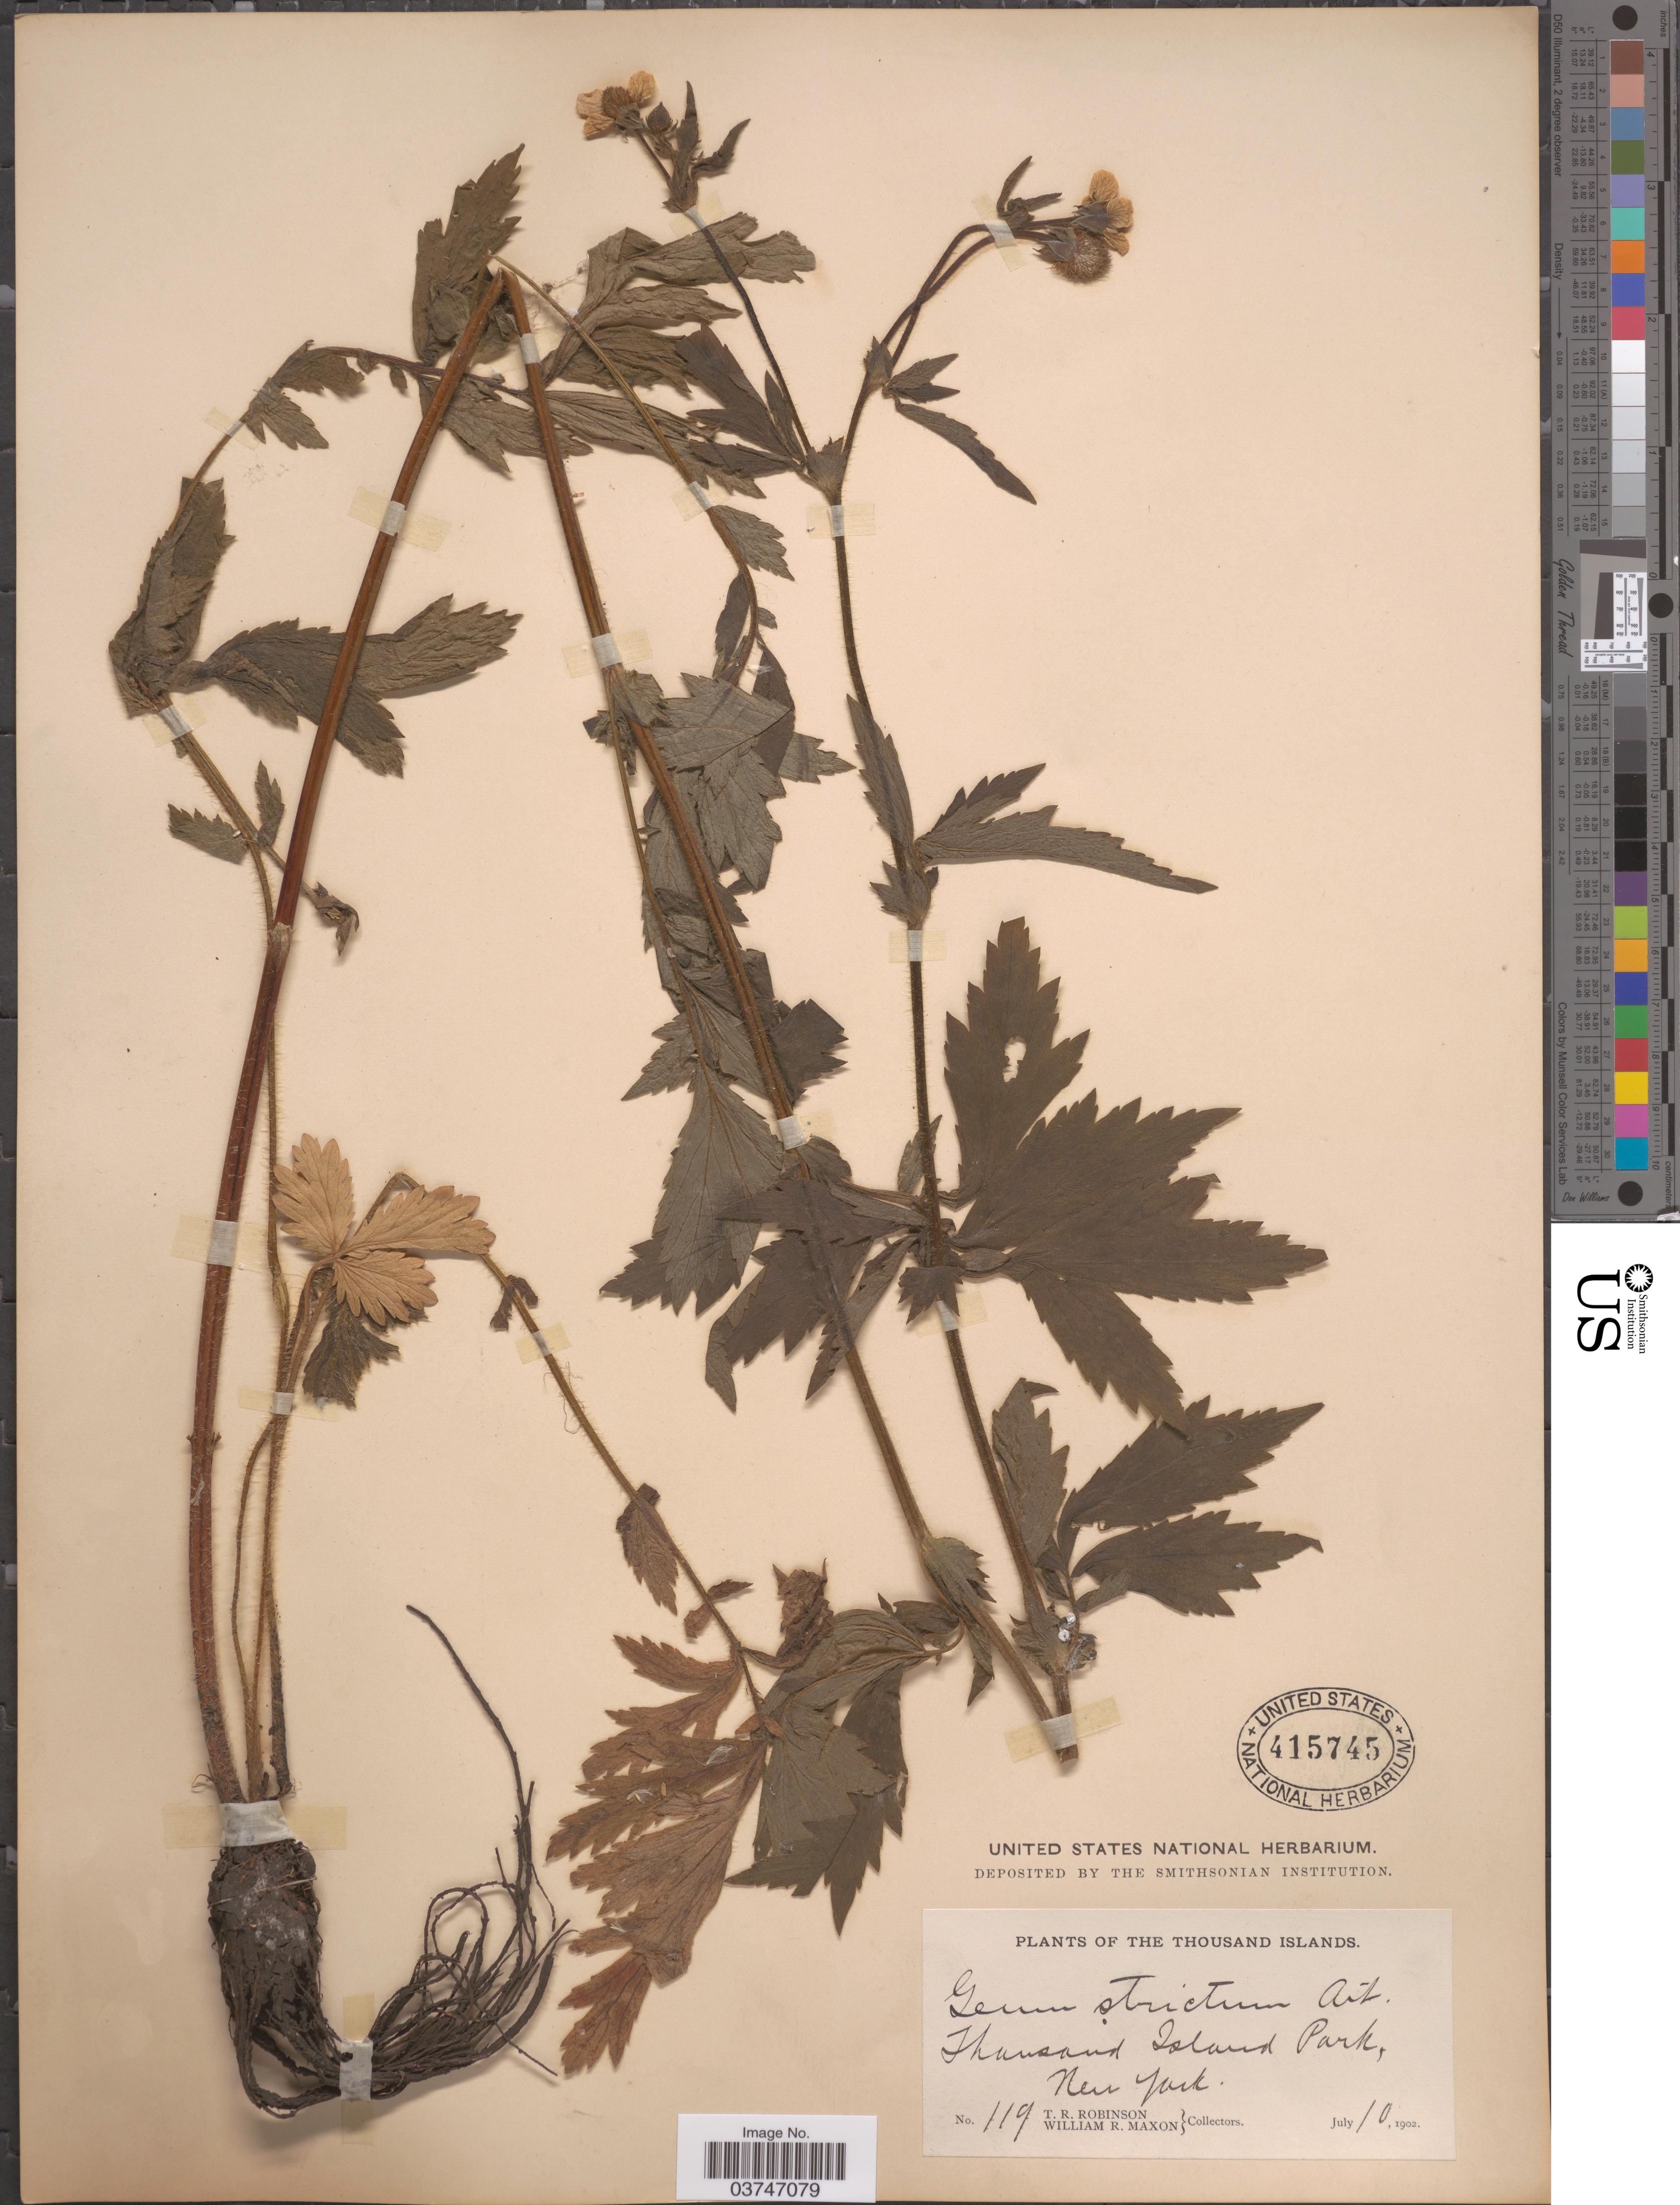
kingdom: Plantae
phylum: Tracheophyta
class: Magnoliopsida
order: Rosales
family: Rosaceae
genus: Geum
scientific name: Geum aleppicum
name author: Jacq.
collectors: T. R. Robinson & W. R. Maxon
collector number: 119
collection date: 1902-07-10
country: United States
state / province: New York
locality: The Thousand Islands. Thousand Island Park.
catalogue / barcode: US 415745